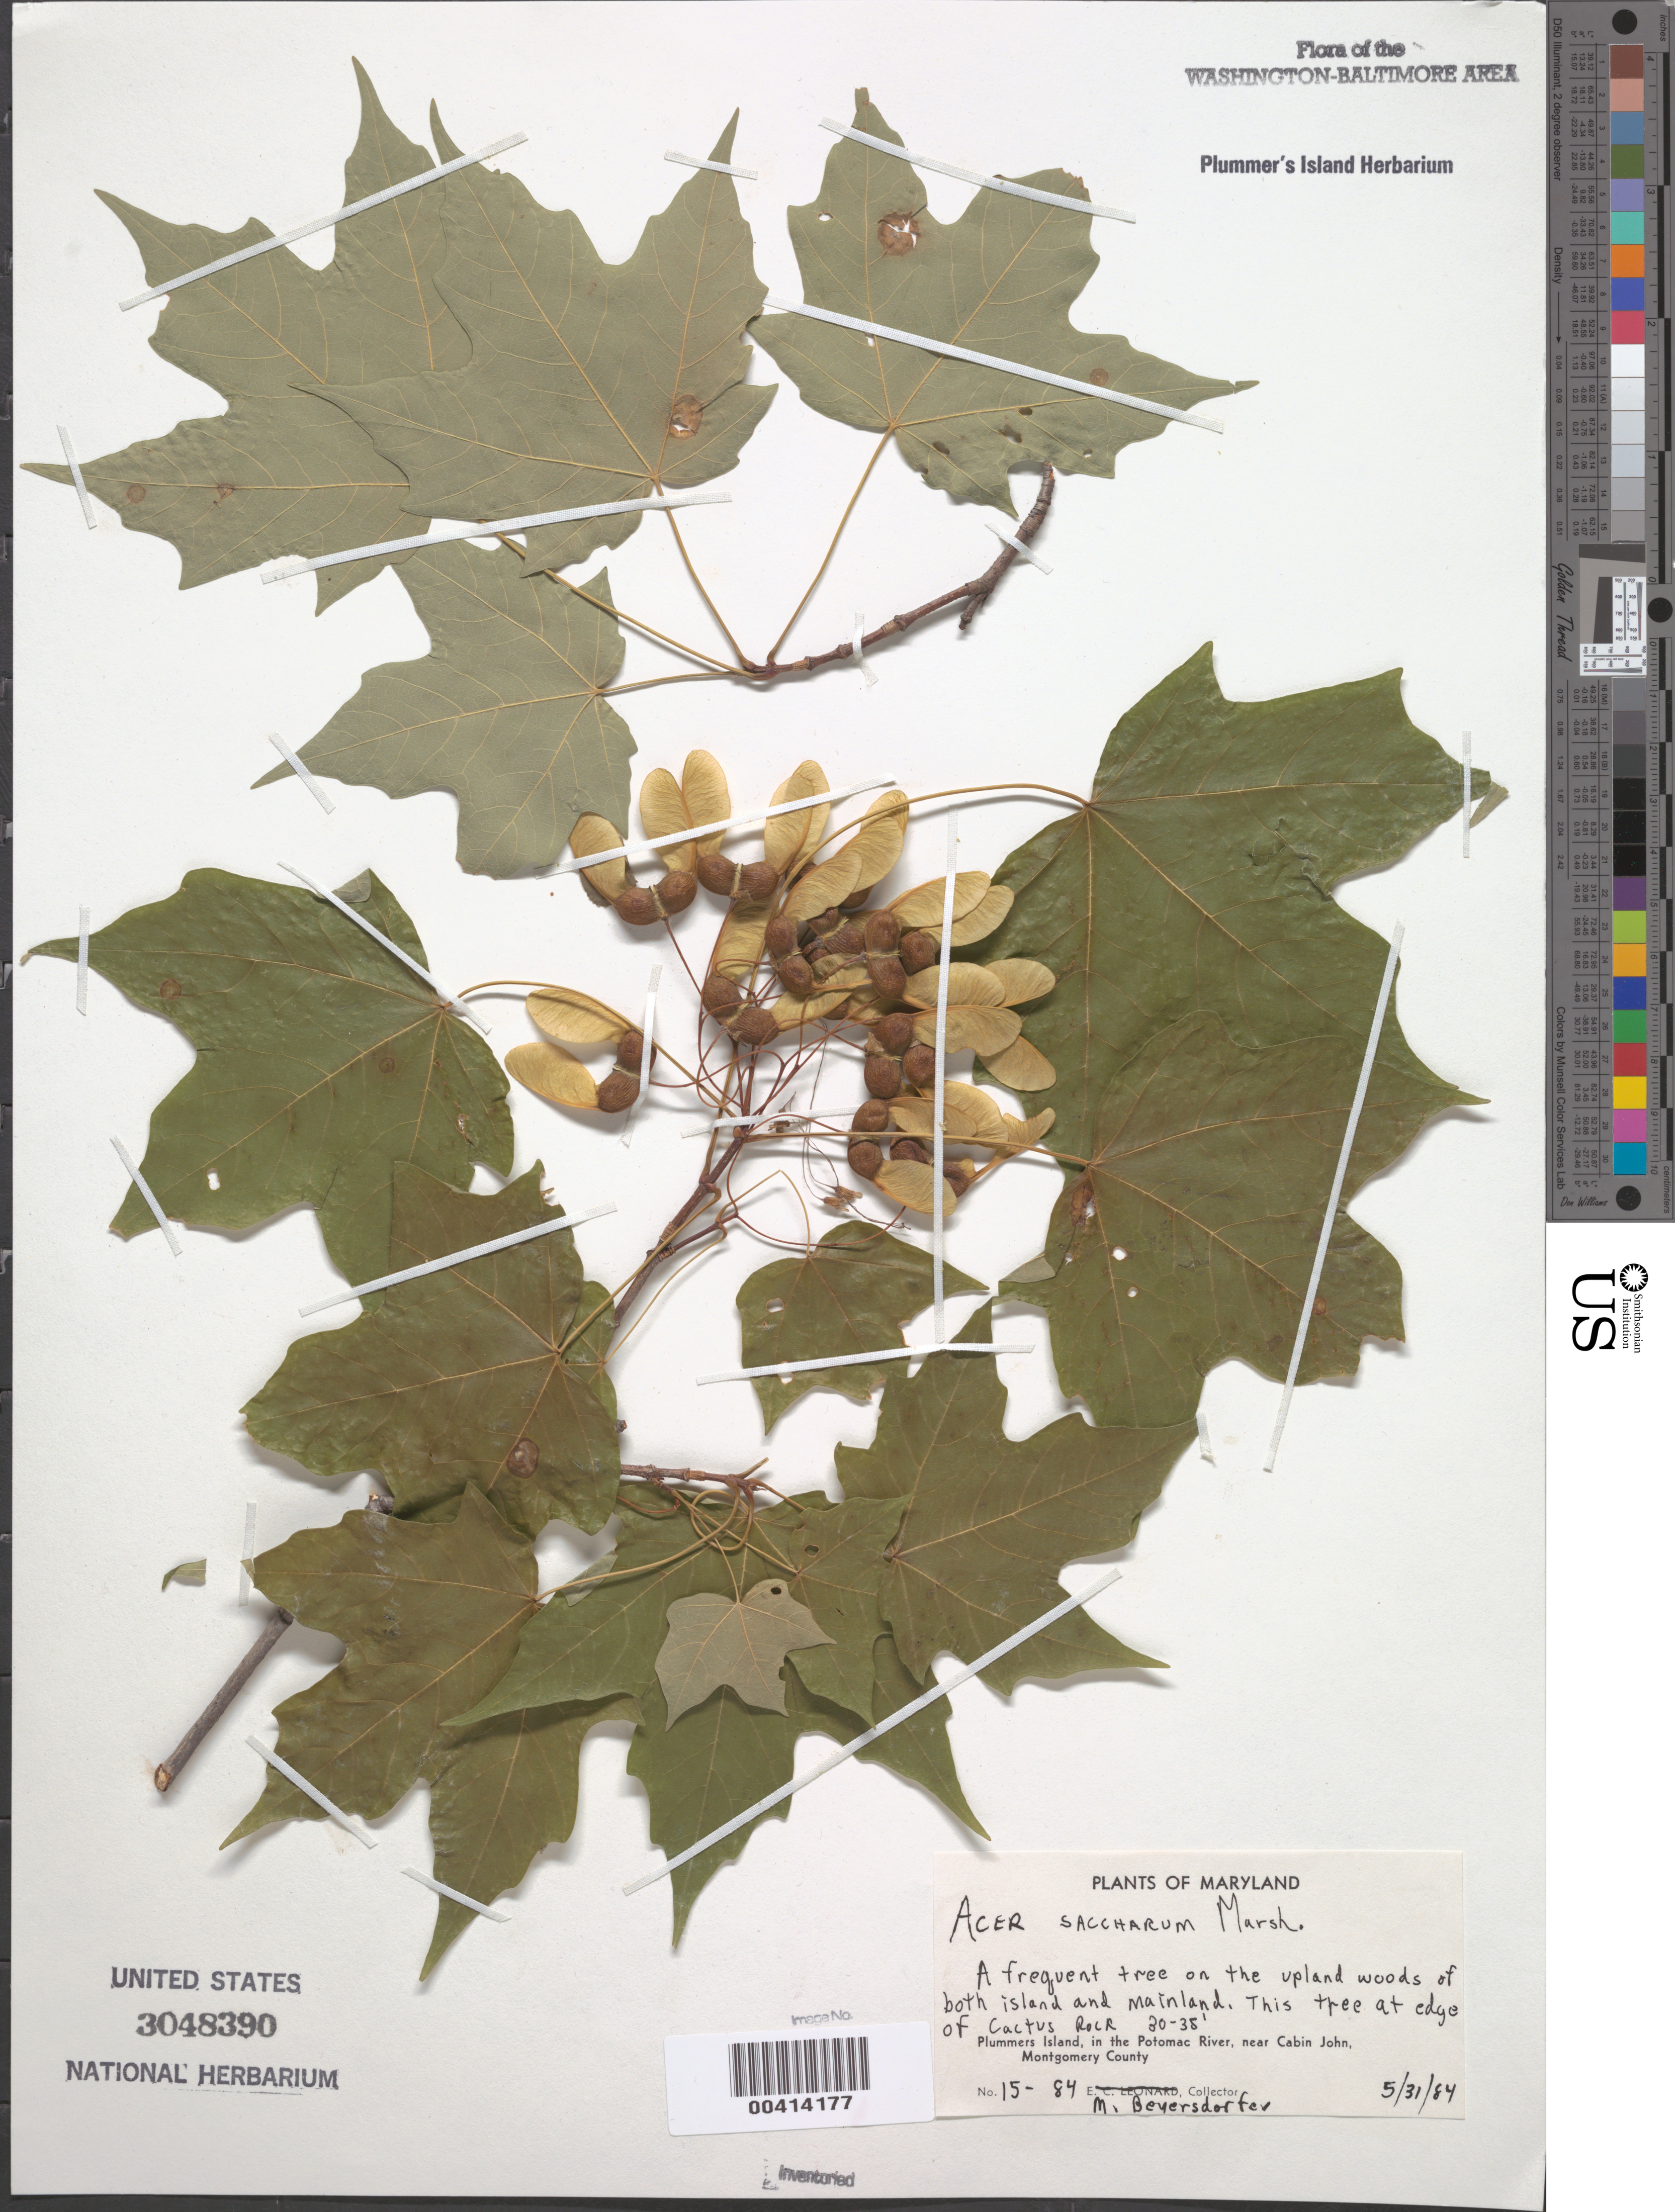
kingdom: Plantae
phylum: Tracheophyta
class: Magnoliopsida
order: Sapindales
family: Sapindaceae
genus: Acer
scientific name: Acer saccharum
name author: Marshall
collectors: M. Beyersdorfer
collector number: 15-84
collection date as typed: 31 May 1984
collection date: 1984-05-31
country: United States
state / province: Maryland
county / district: Montgomery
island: Plummers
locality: Plummer's Island; edge of Cactus Rock C. & O. Canal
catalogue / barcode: US 3048390